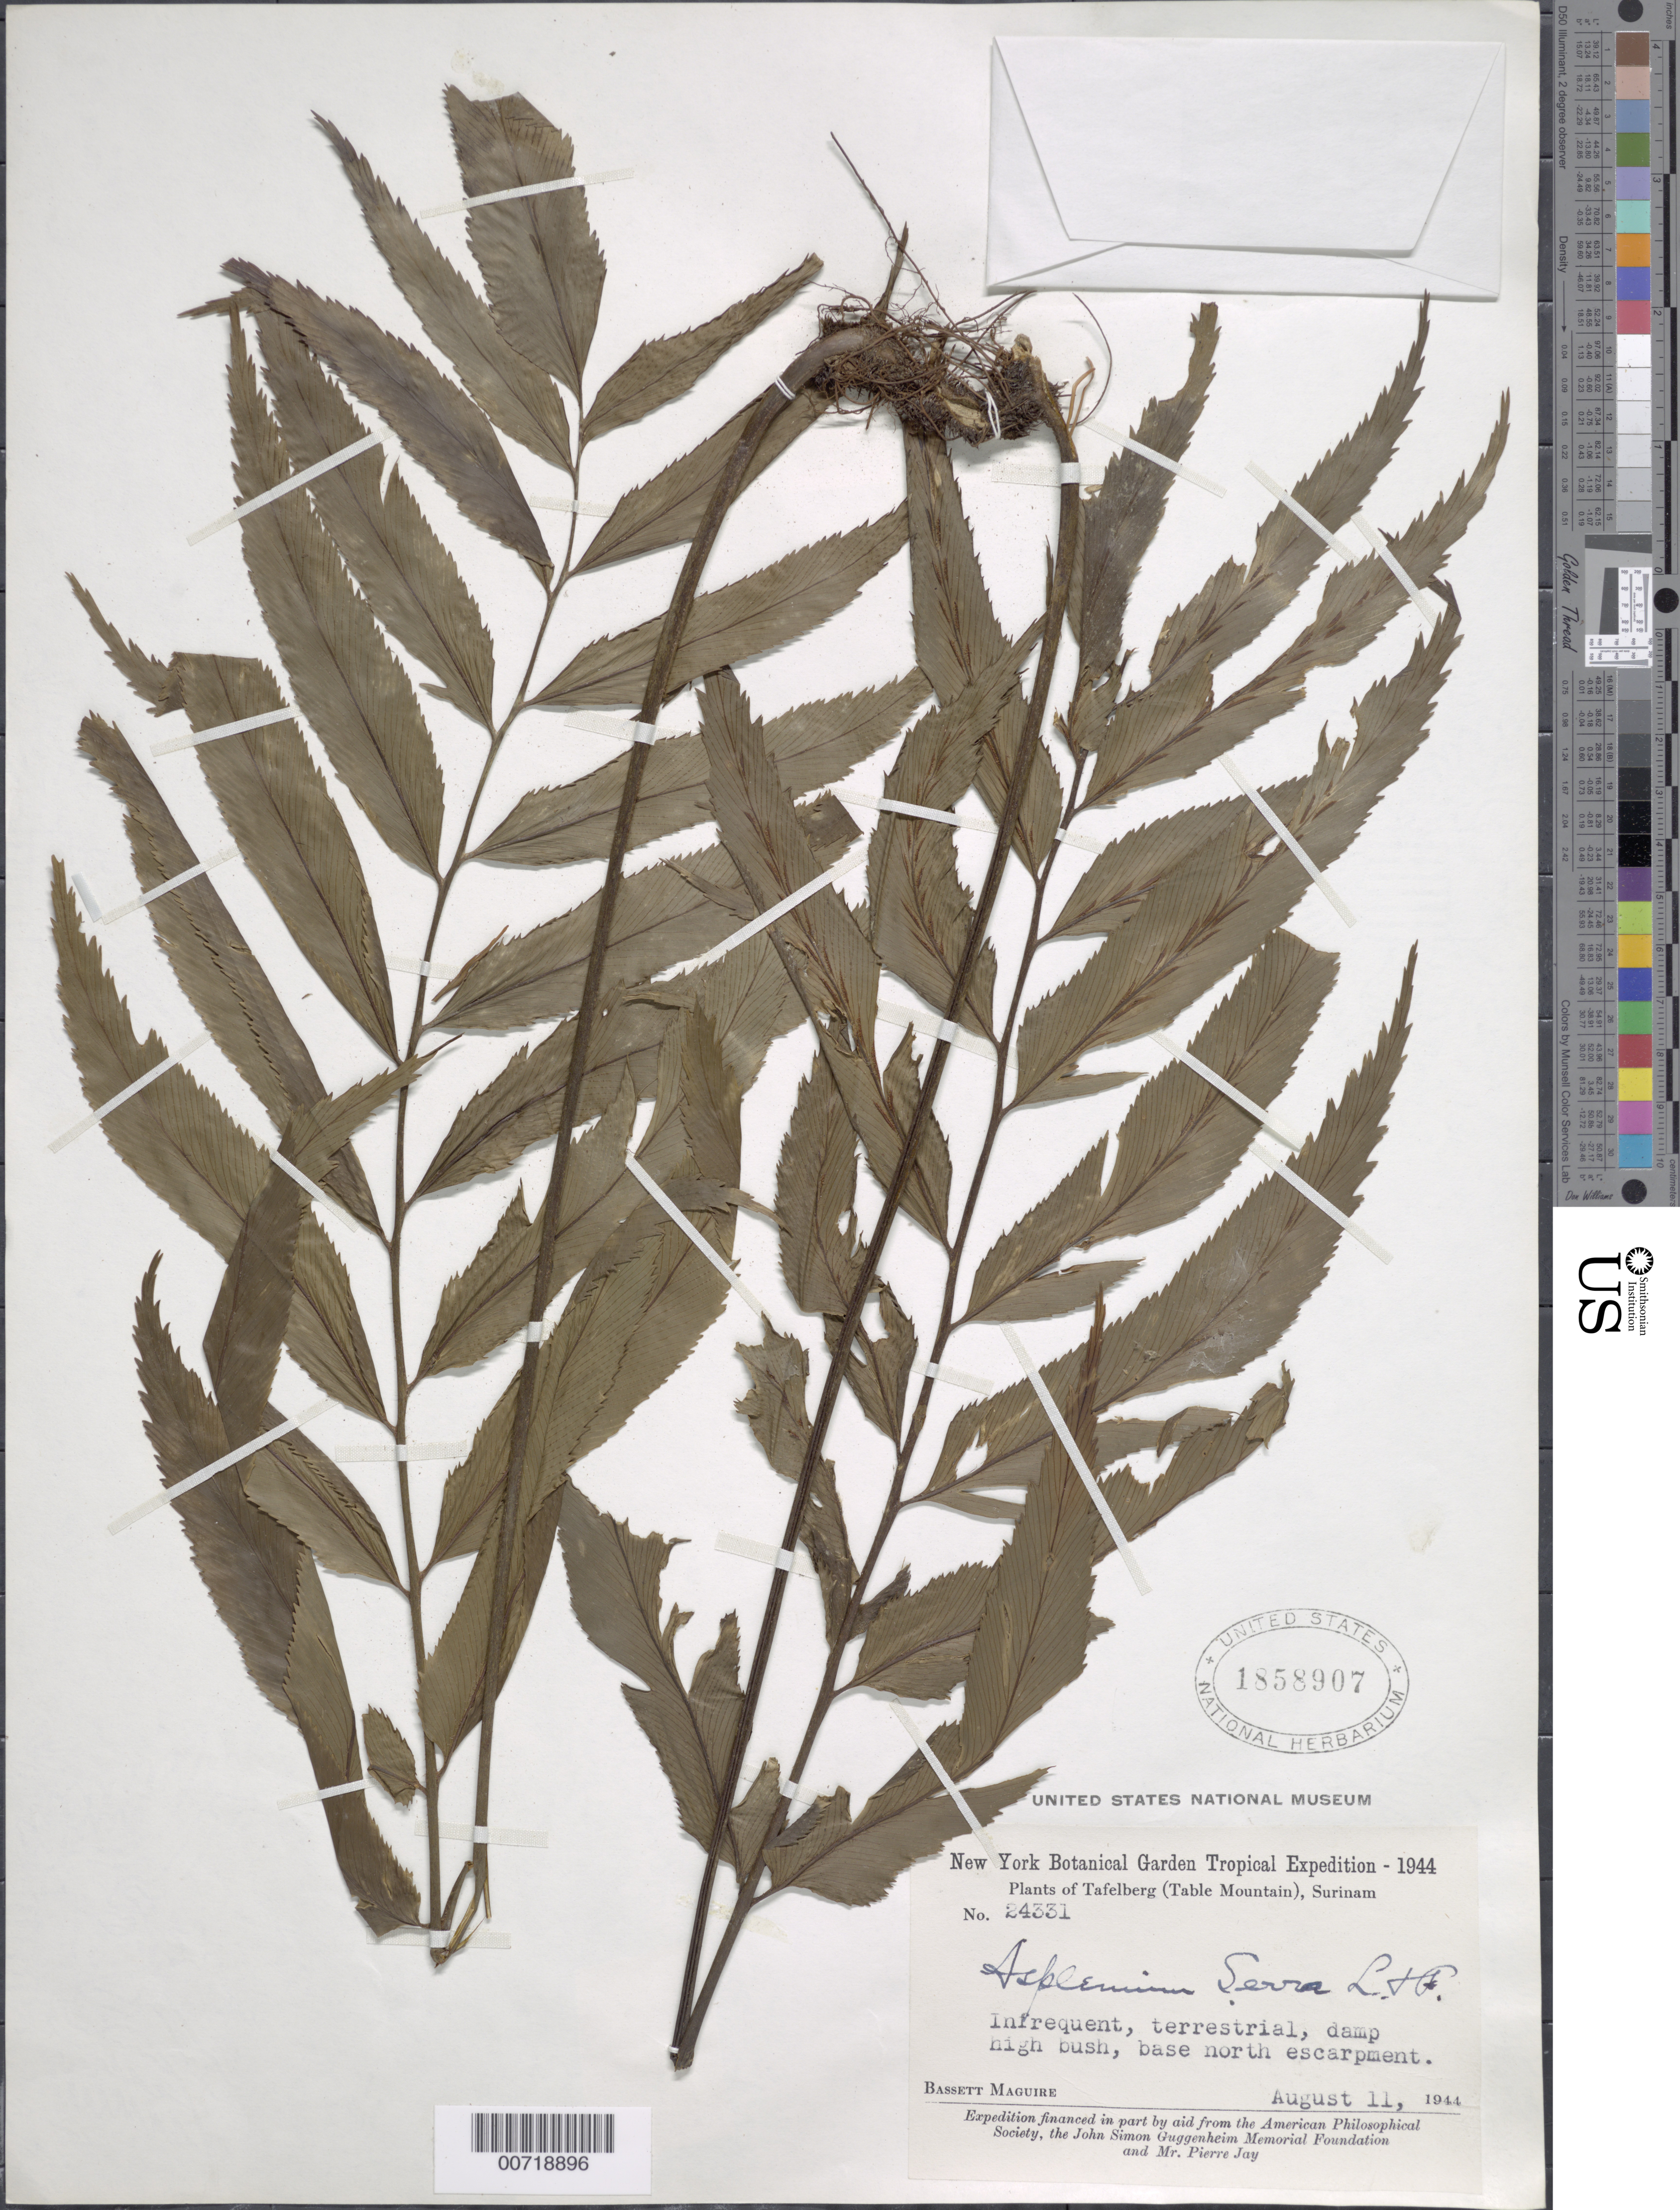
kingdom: Plantae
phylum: Tracheophyta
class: Polypodiopsida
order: Polypodiales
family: Aspleniaceae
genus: Asplenium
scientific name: Asplenium serra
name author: Langsd. & Fisch.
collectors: B. Maguire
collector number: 24331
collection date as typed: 11-Aug-44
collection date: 1944-08-11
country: Suriname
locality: Tafelberg (Table Mountain), north escarpment base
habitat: Damp high bush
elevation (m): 390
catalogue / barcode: US 1858907